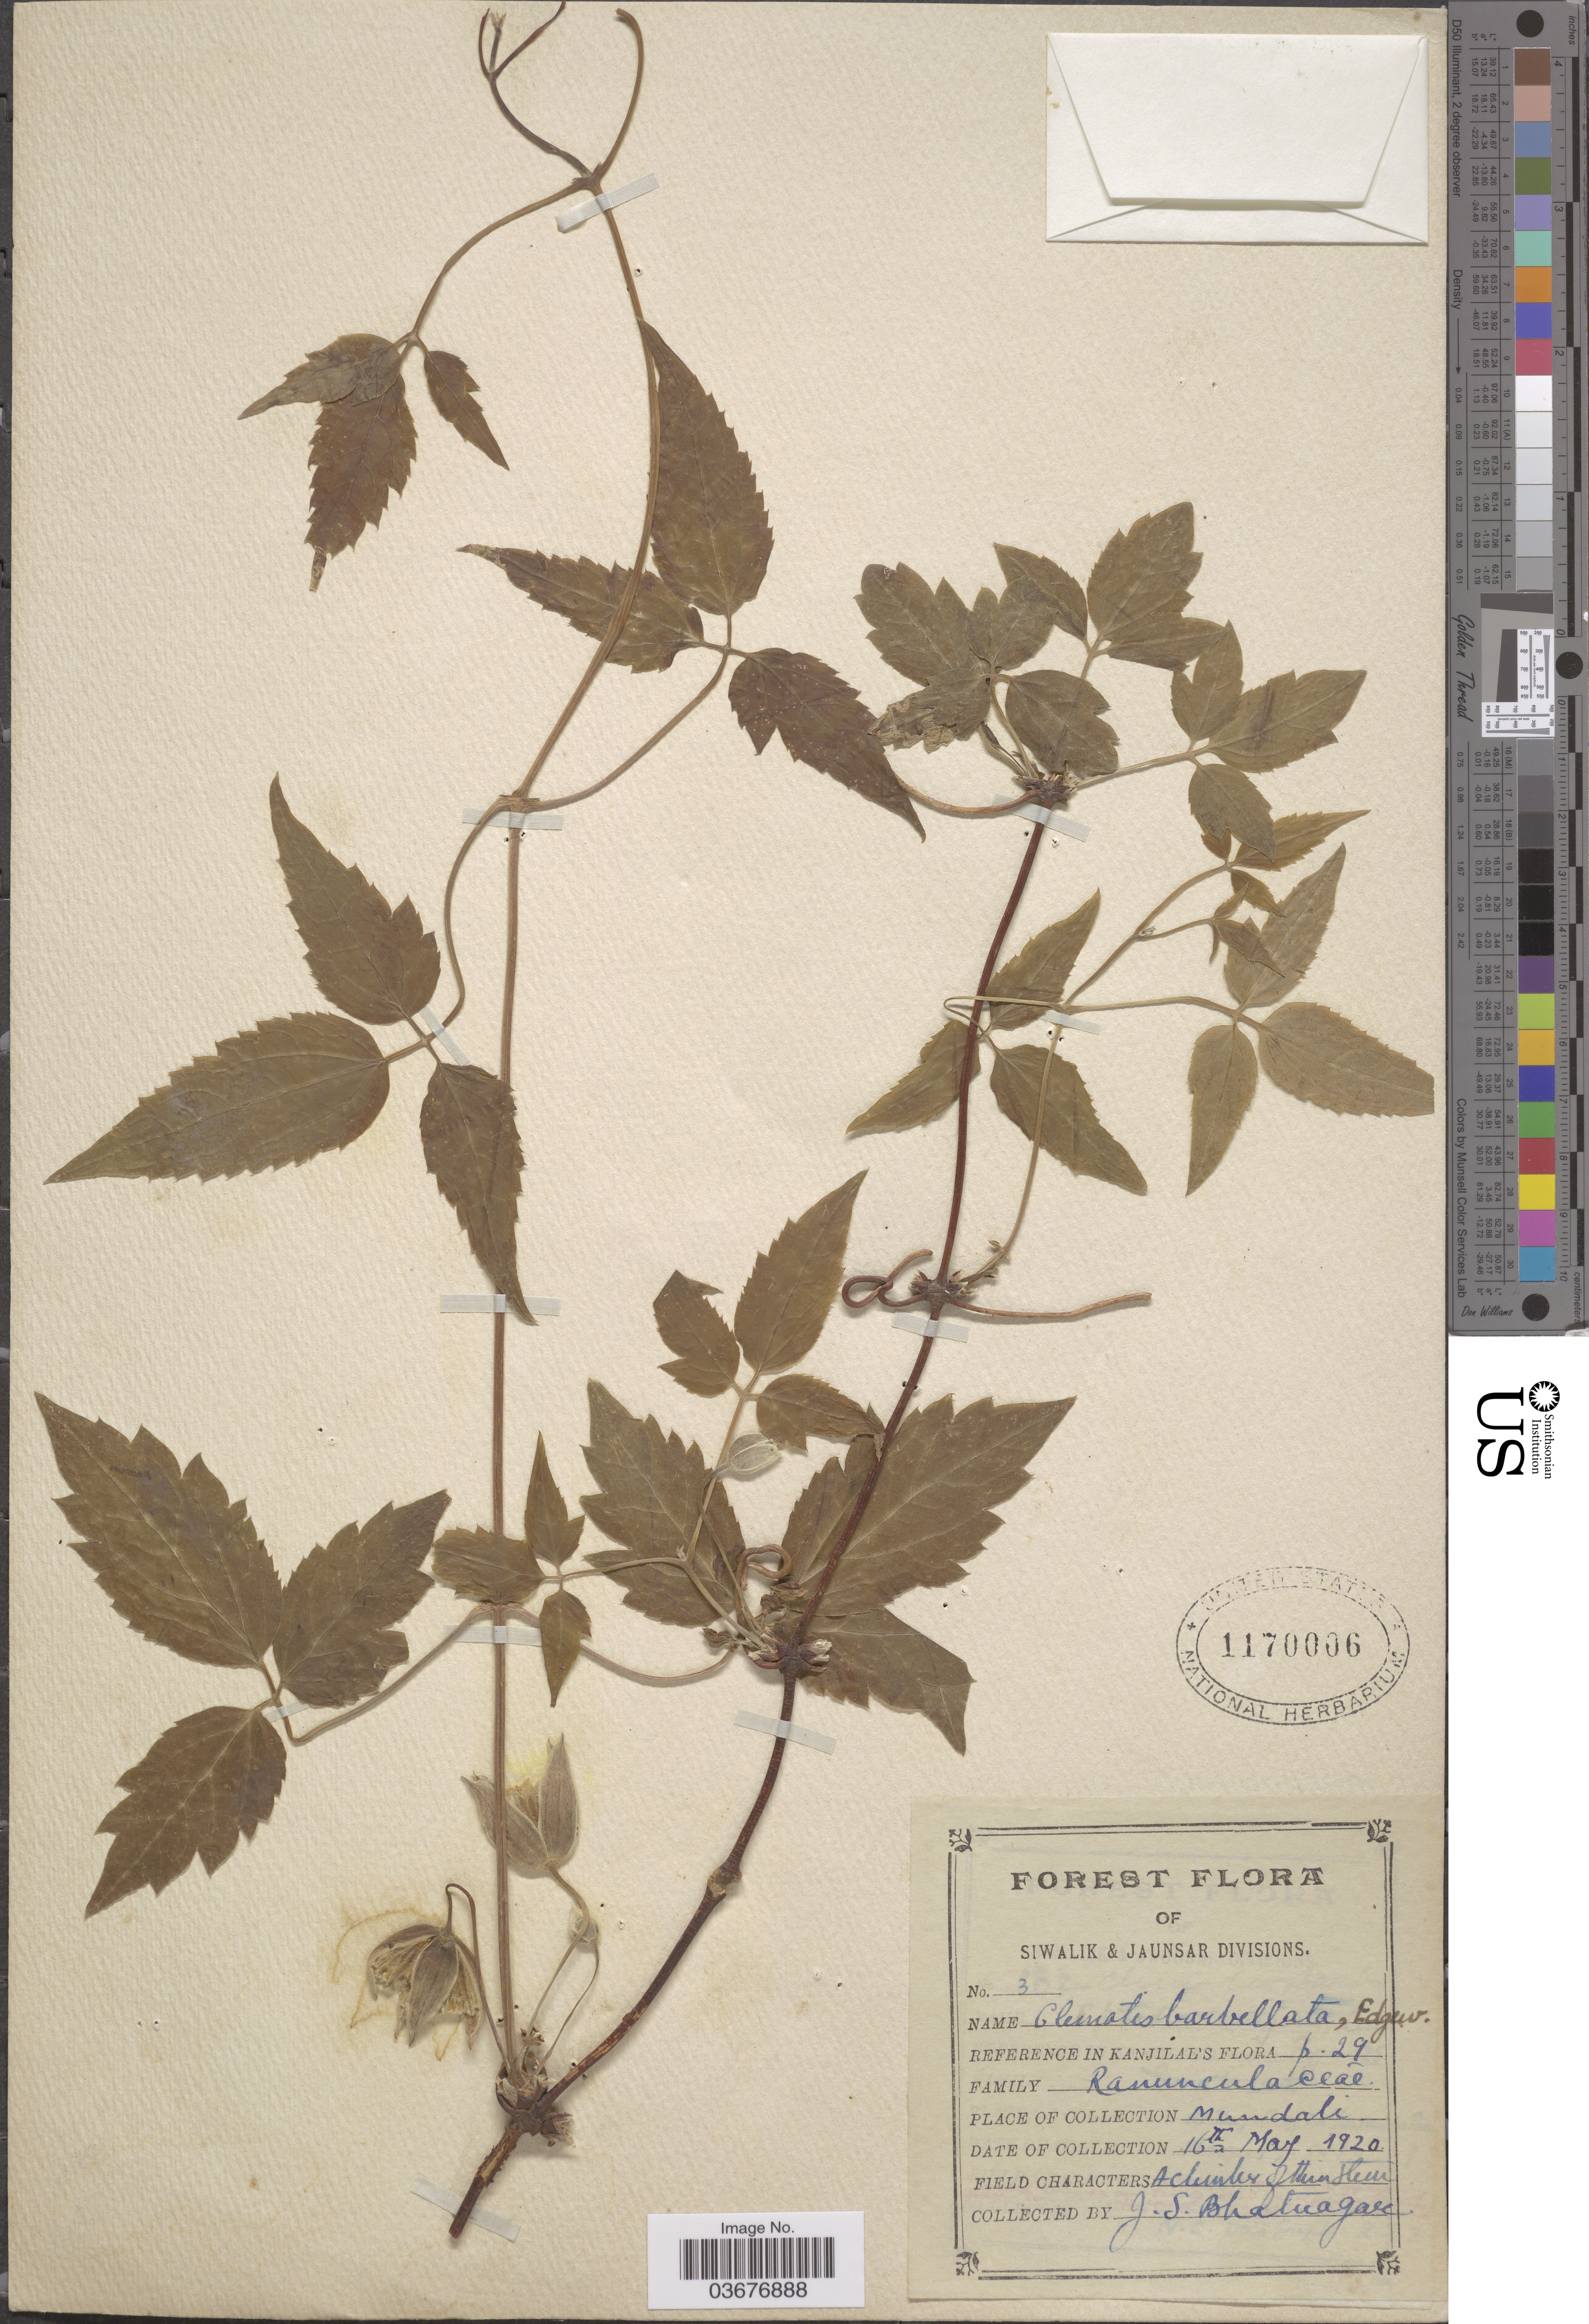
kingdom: Plantae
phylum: Tracheophyta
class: Magnoliopsida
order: Ranunculales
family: Ranunculaceae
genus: Clematis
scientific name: Clematis barbellata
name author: Edgew.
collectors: J. Bhatuagar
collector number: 3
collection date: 1920-05-16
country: India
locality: Siwalik & Jaunsar Divisions. Mundali.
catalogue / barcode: US 1170006